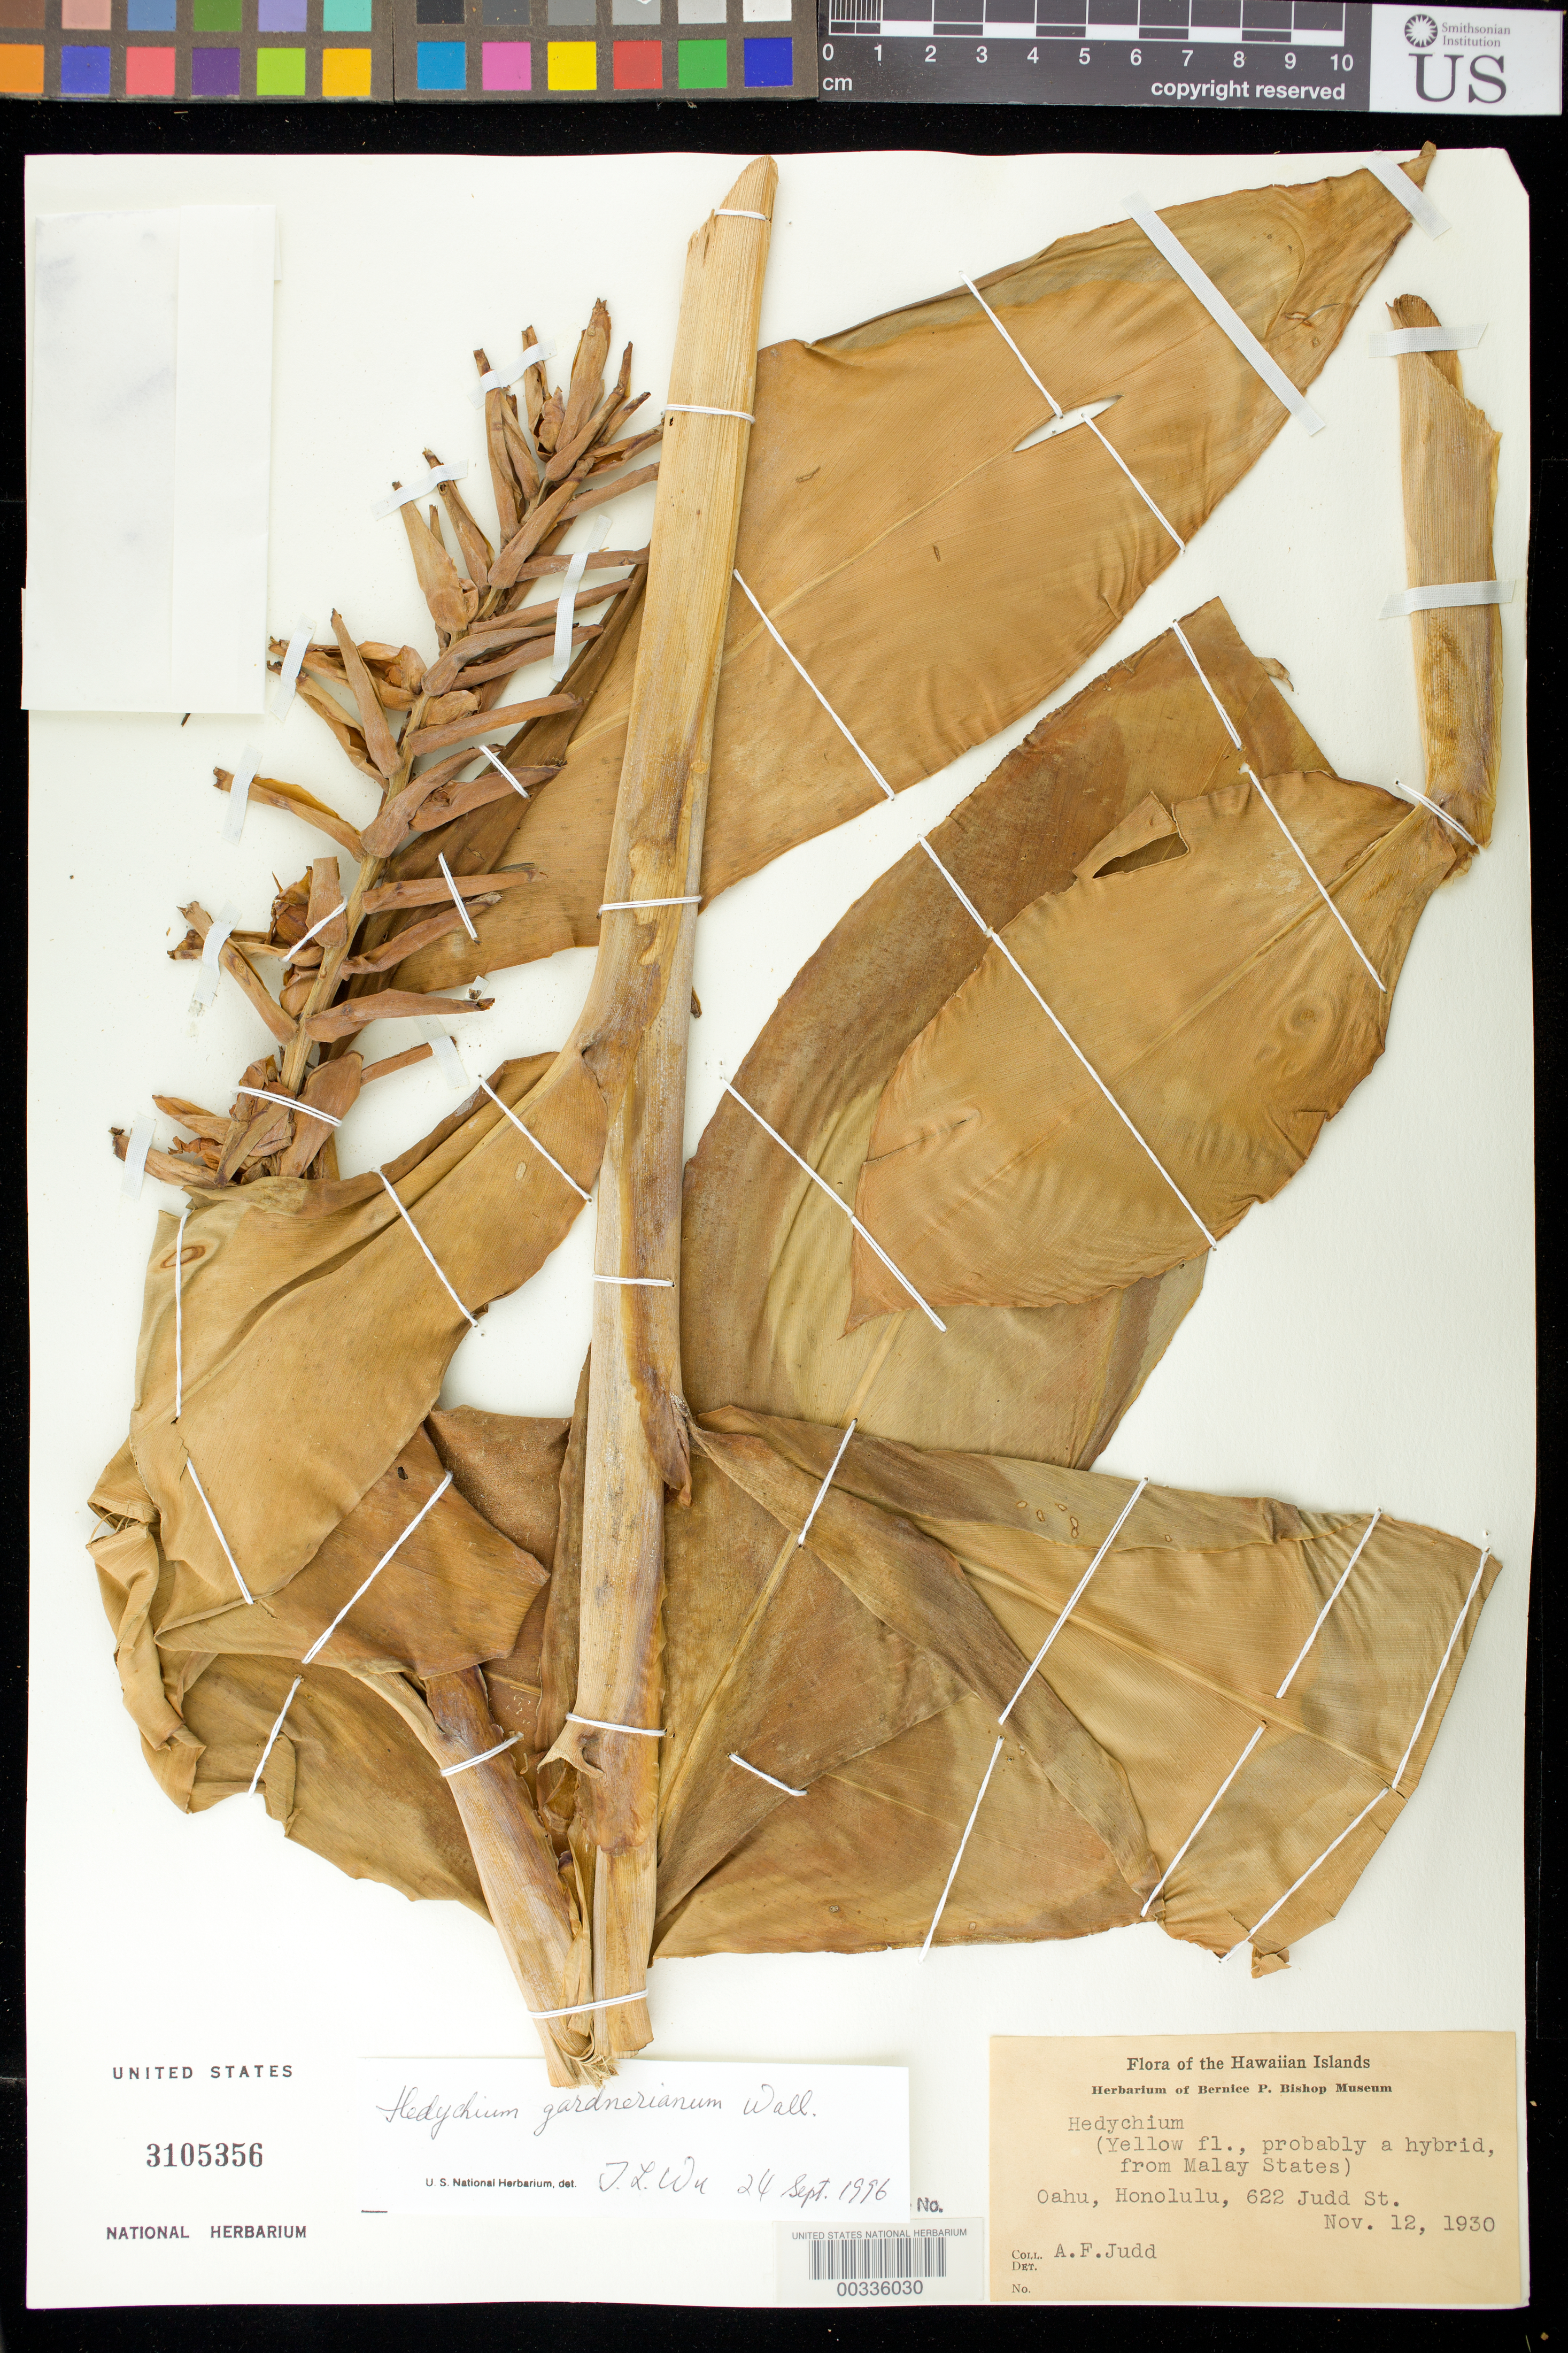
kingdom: Plantae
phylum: Tracheophyta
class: Liliopsida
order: Zingiberales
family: Zingiberaceae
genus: Hedychium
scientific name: Hedychium sp.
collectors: A. Judd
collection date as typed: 12 Nov 1930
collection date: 1930-11-12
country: United States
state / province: Hawaii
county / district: Honolulu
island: Oahu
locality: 622 judd st.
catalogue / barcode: US 3105356